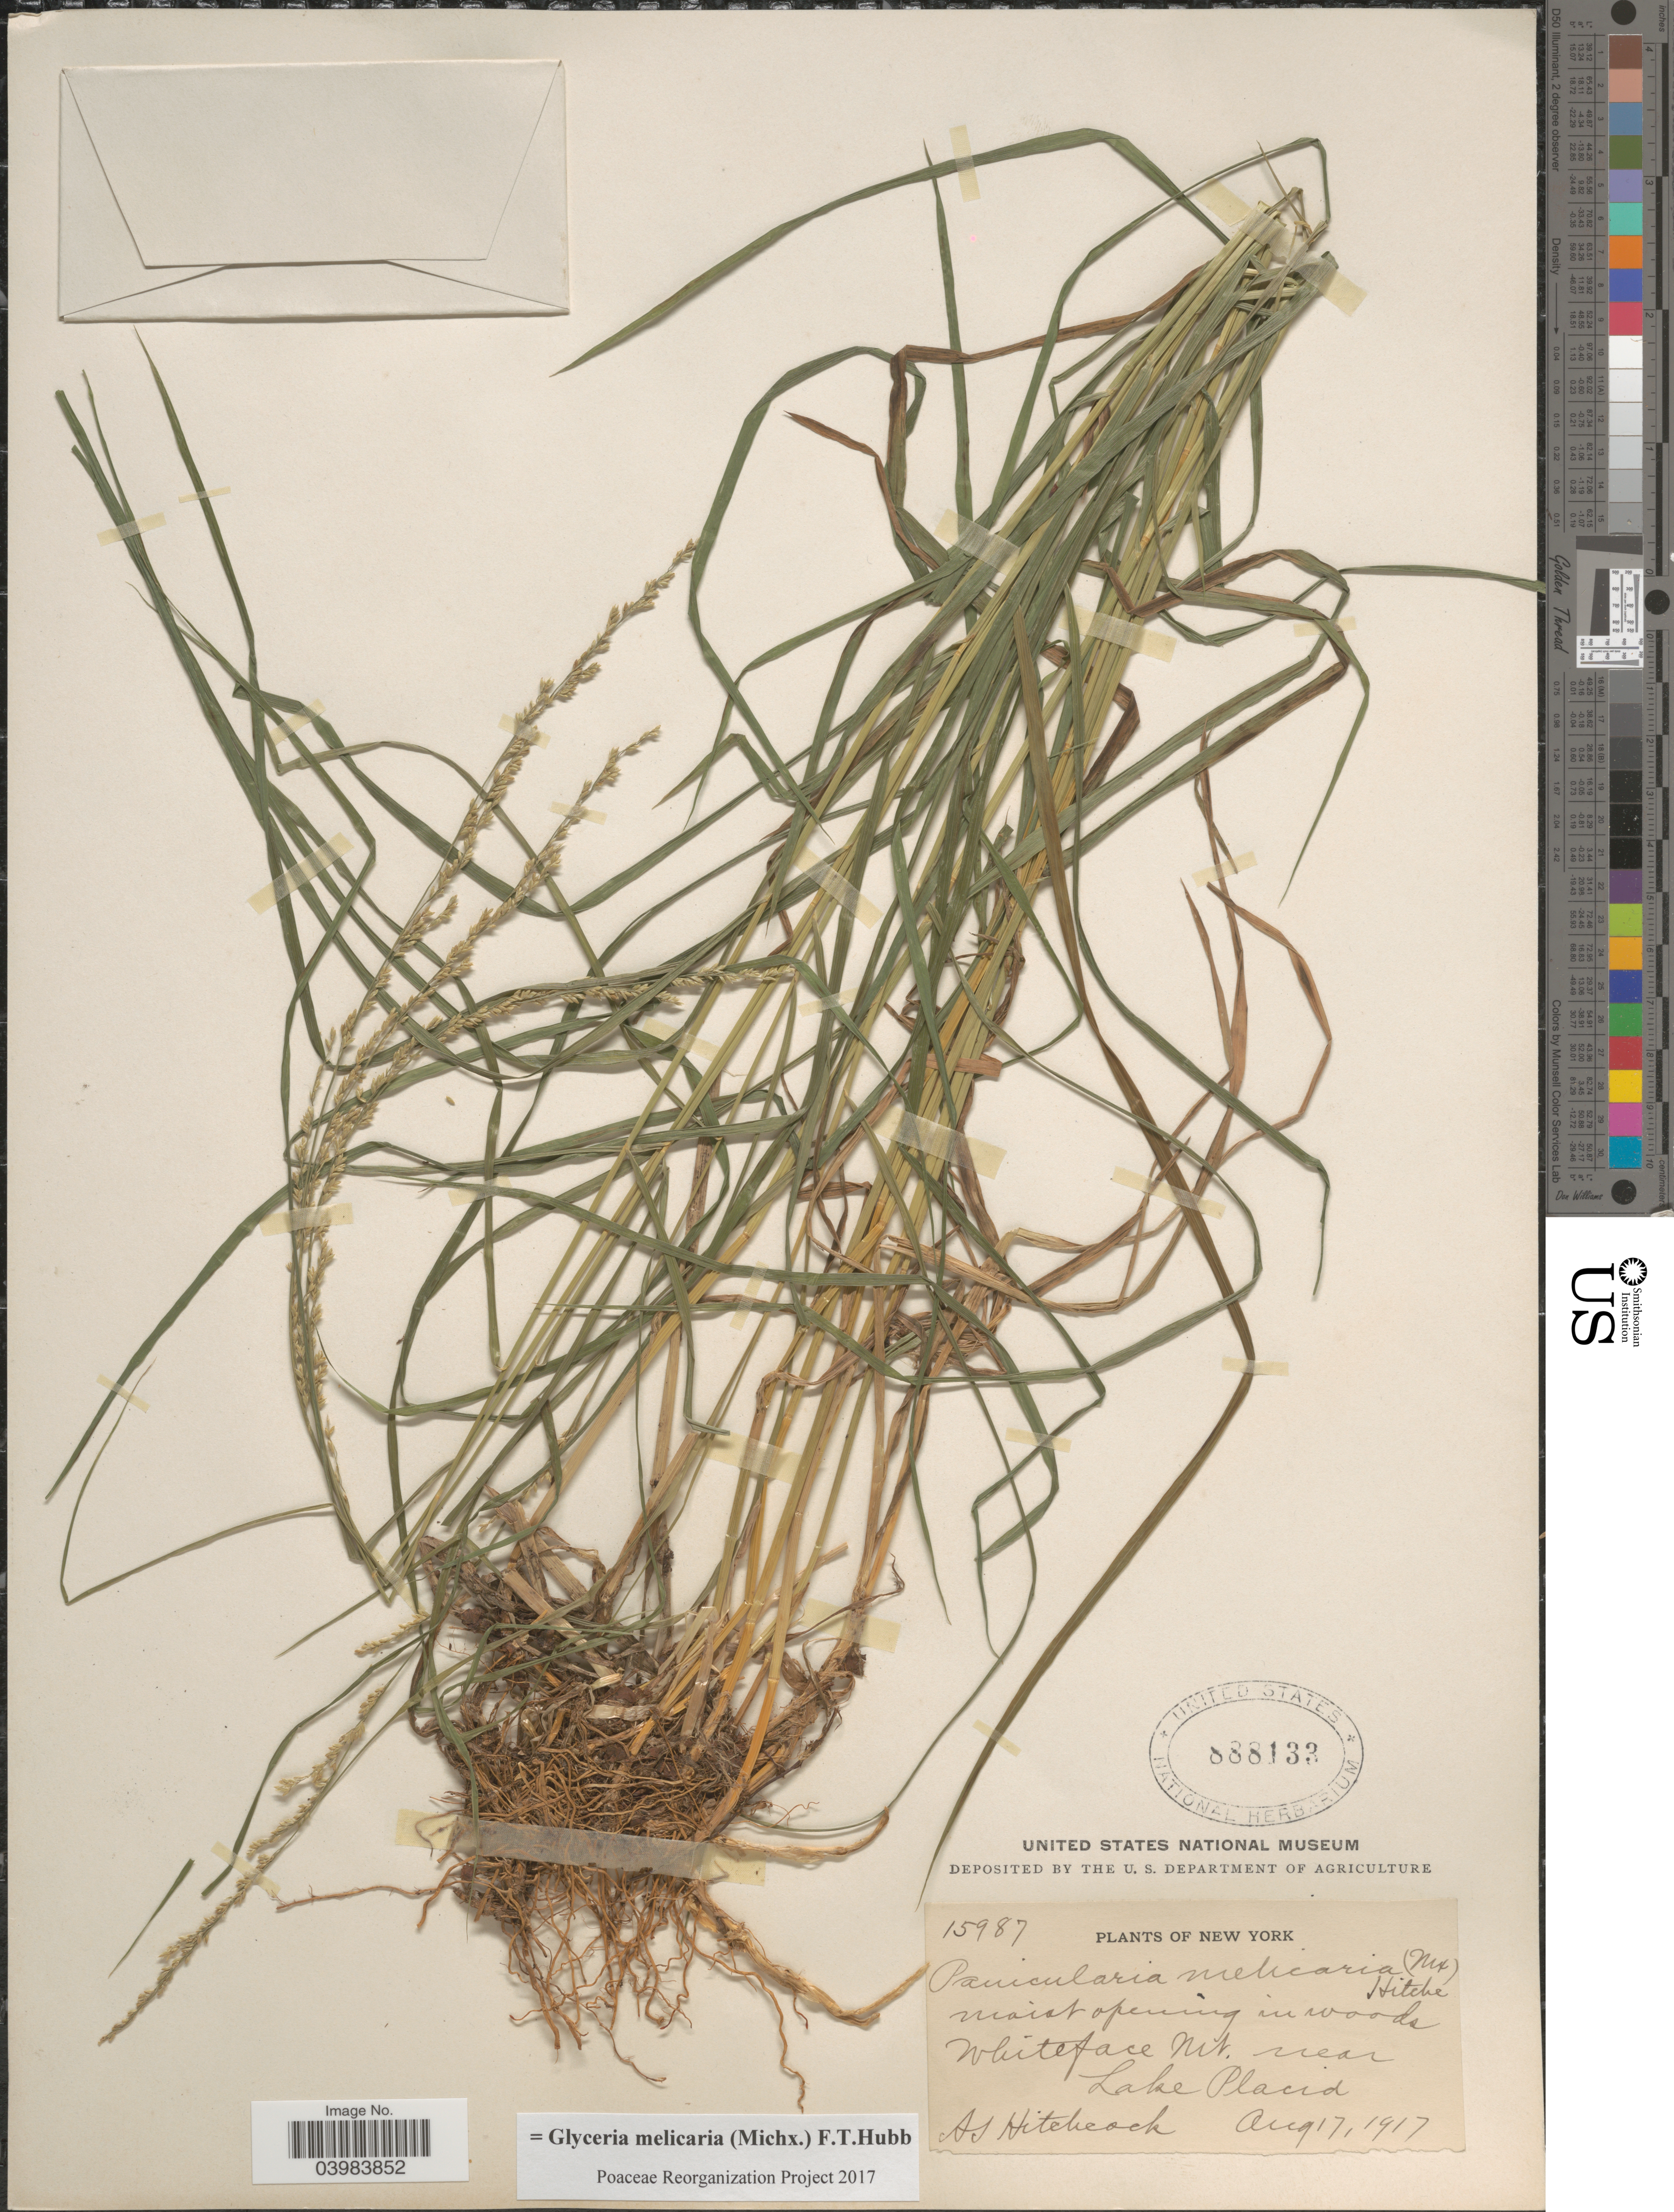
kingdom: Plantae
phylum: Tracheophyta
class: Liliopsida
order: Poales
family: Poaceae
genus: Glyceria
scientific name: Glyceria melicaria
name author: (Michx.) F.T. Hubb.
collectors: A. S. Hitchcock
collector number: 15987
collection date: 1917-08-17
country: United States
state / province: New York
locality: Whiteface Mt, near Lake Placid.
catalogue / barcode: US 888133